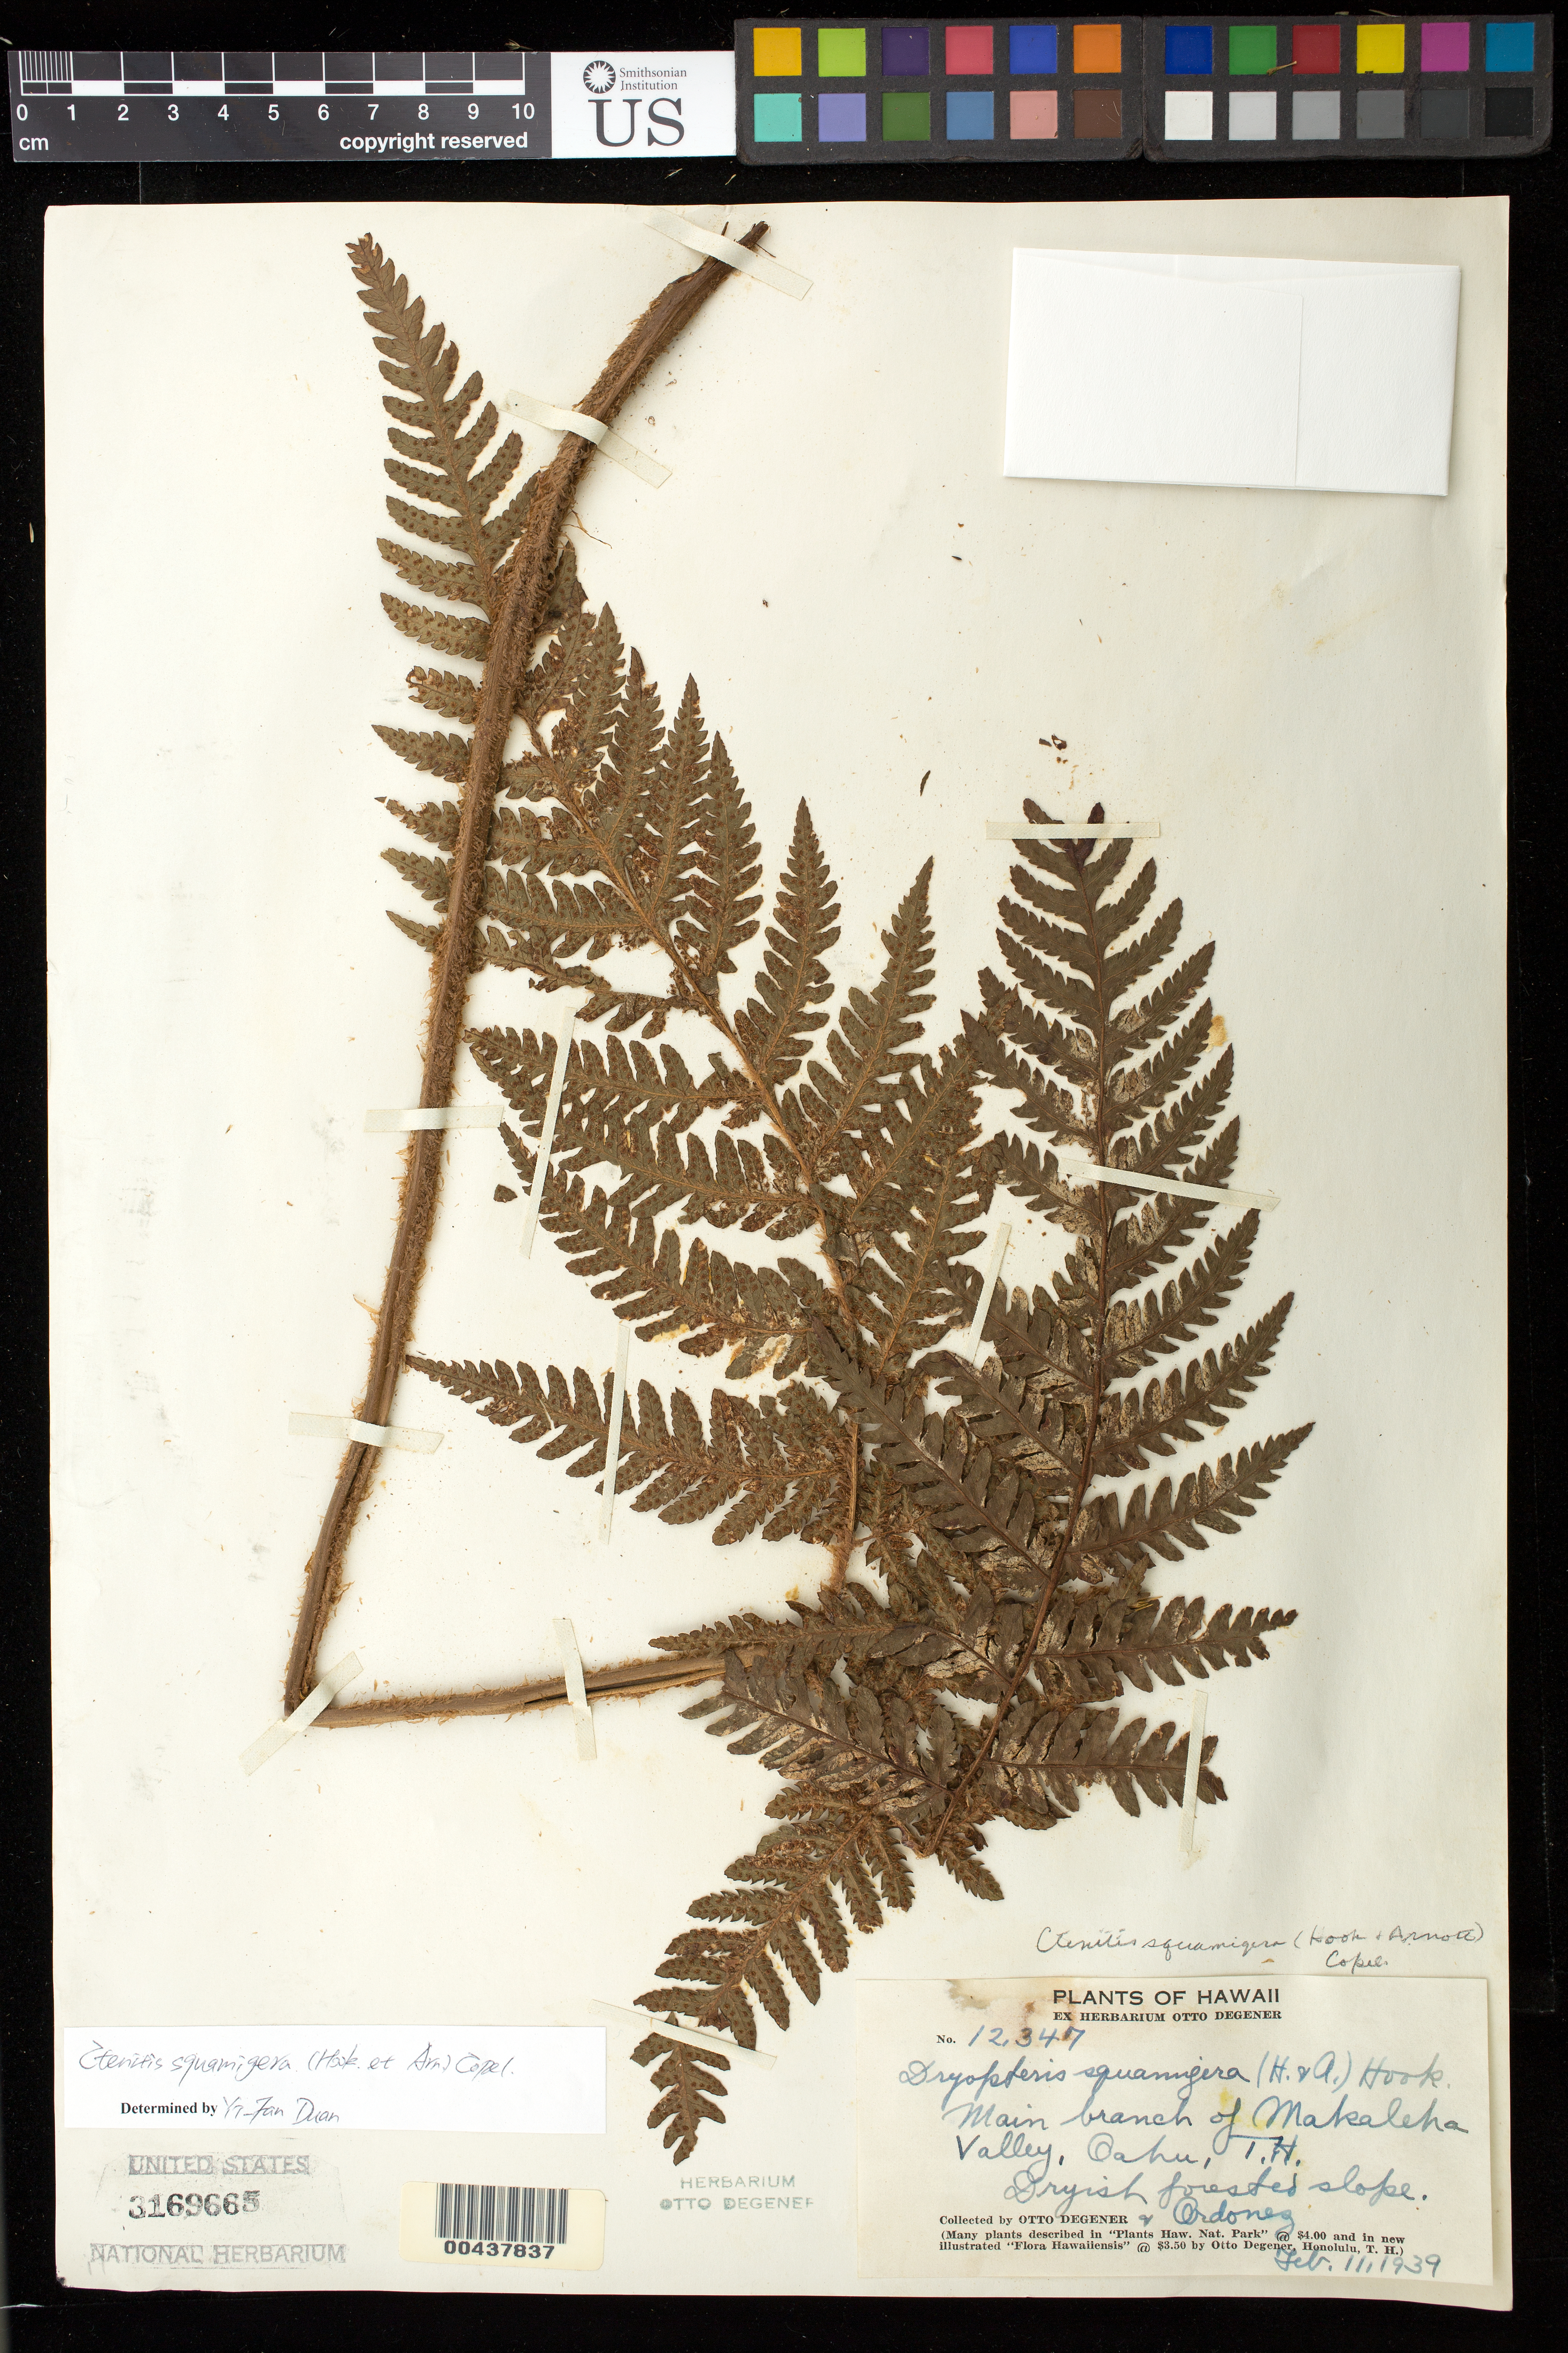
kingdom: Plantae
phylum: Tracheophyta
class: Polypodiopsida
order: Polypodiales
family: Dryopteridaceae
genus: Ctenitis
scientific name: Ctenitis squamigera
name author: (Hook. & Arn.) Copel.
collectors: O. Degener & Ordonez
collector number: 12347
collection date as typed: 11 Feb 1939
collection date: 1939-02-11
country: United States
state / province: Hawaii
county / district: Honolulu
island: Oahu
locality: Main branch of Makaleha Valley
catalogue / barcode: US 3169665